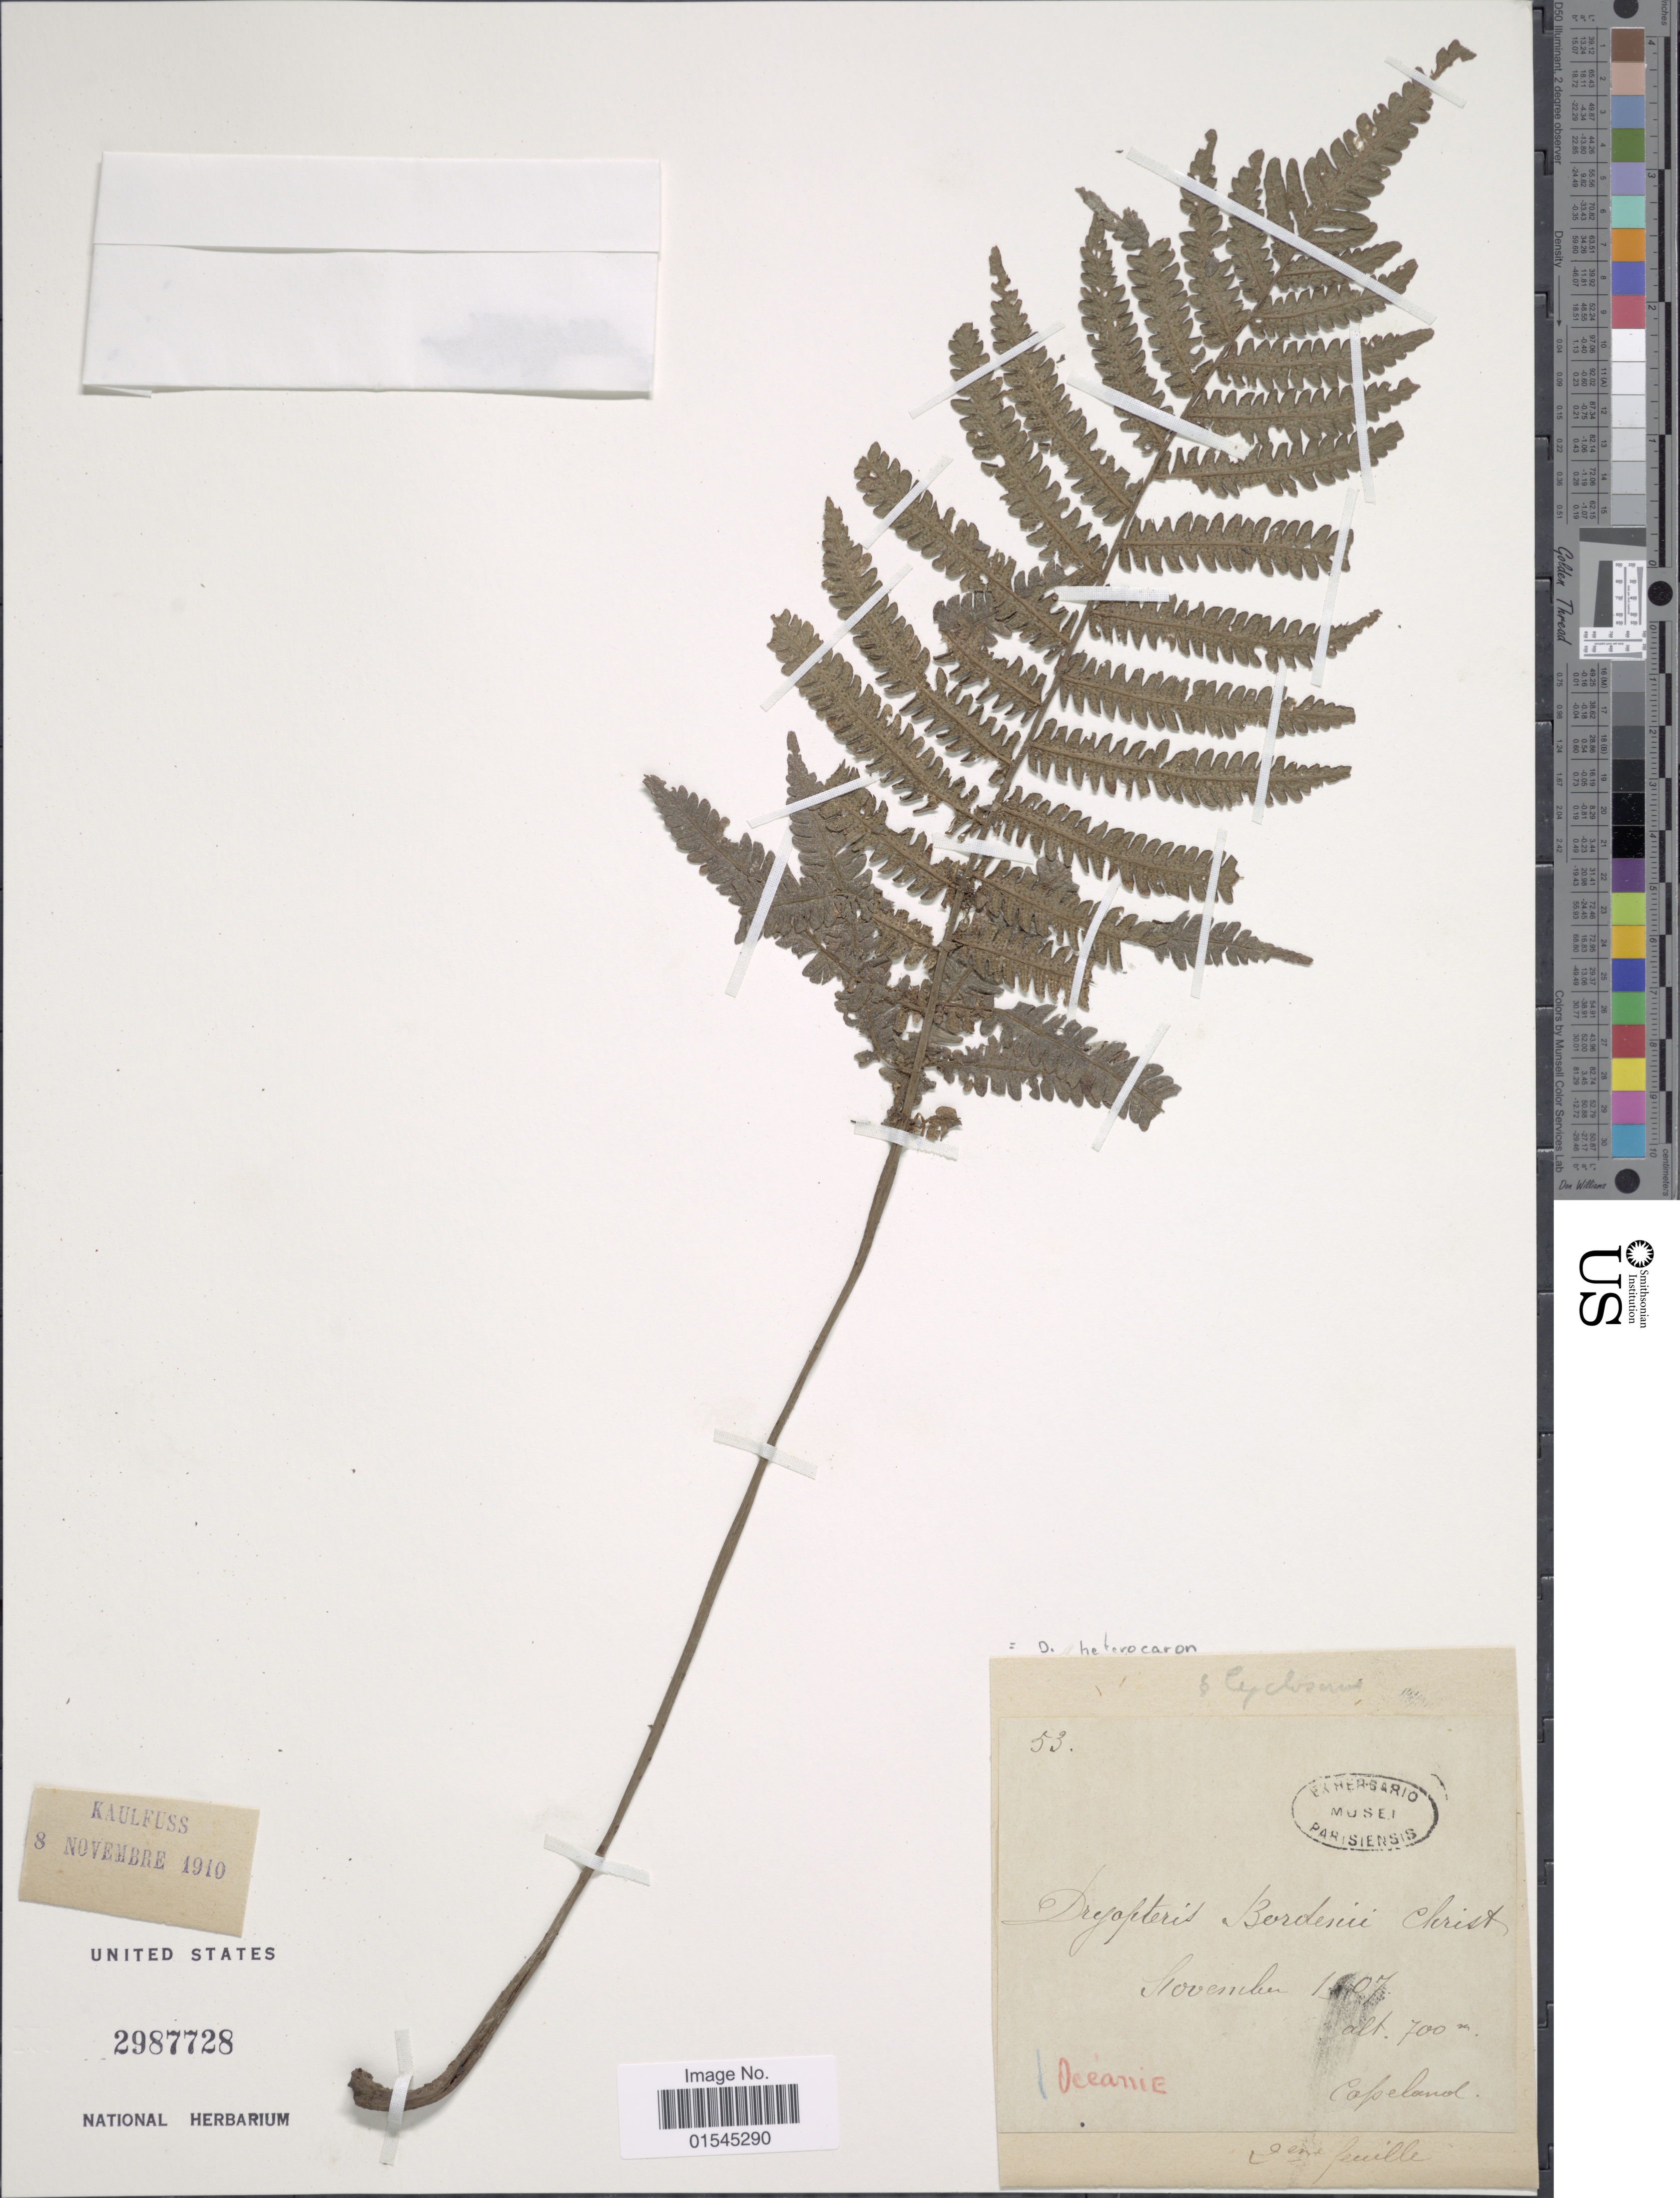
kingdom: Plantae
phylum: Tracheophyta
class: Polypodiopsida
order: Polypodiales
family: Thelypteridaceae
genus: Sphaerostephanos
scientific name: Sphaerostephanos heterocarpus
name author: (Blume) Holttum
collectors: -- Copeland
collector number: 53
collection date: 1907-11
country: Philippines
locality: Oceania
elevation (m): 700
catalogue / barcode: US 2987728